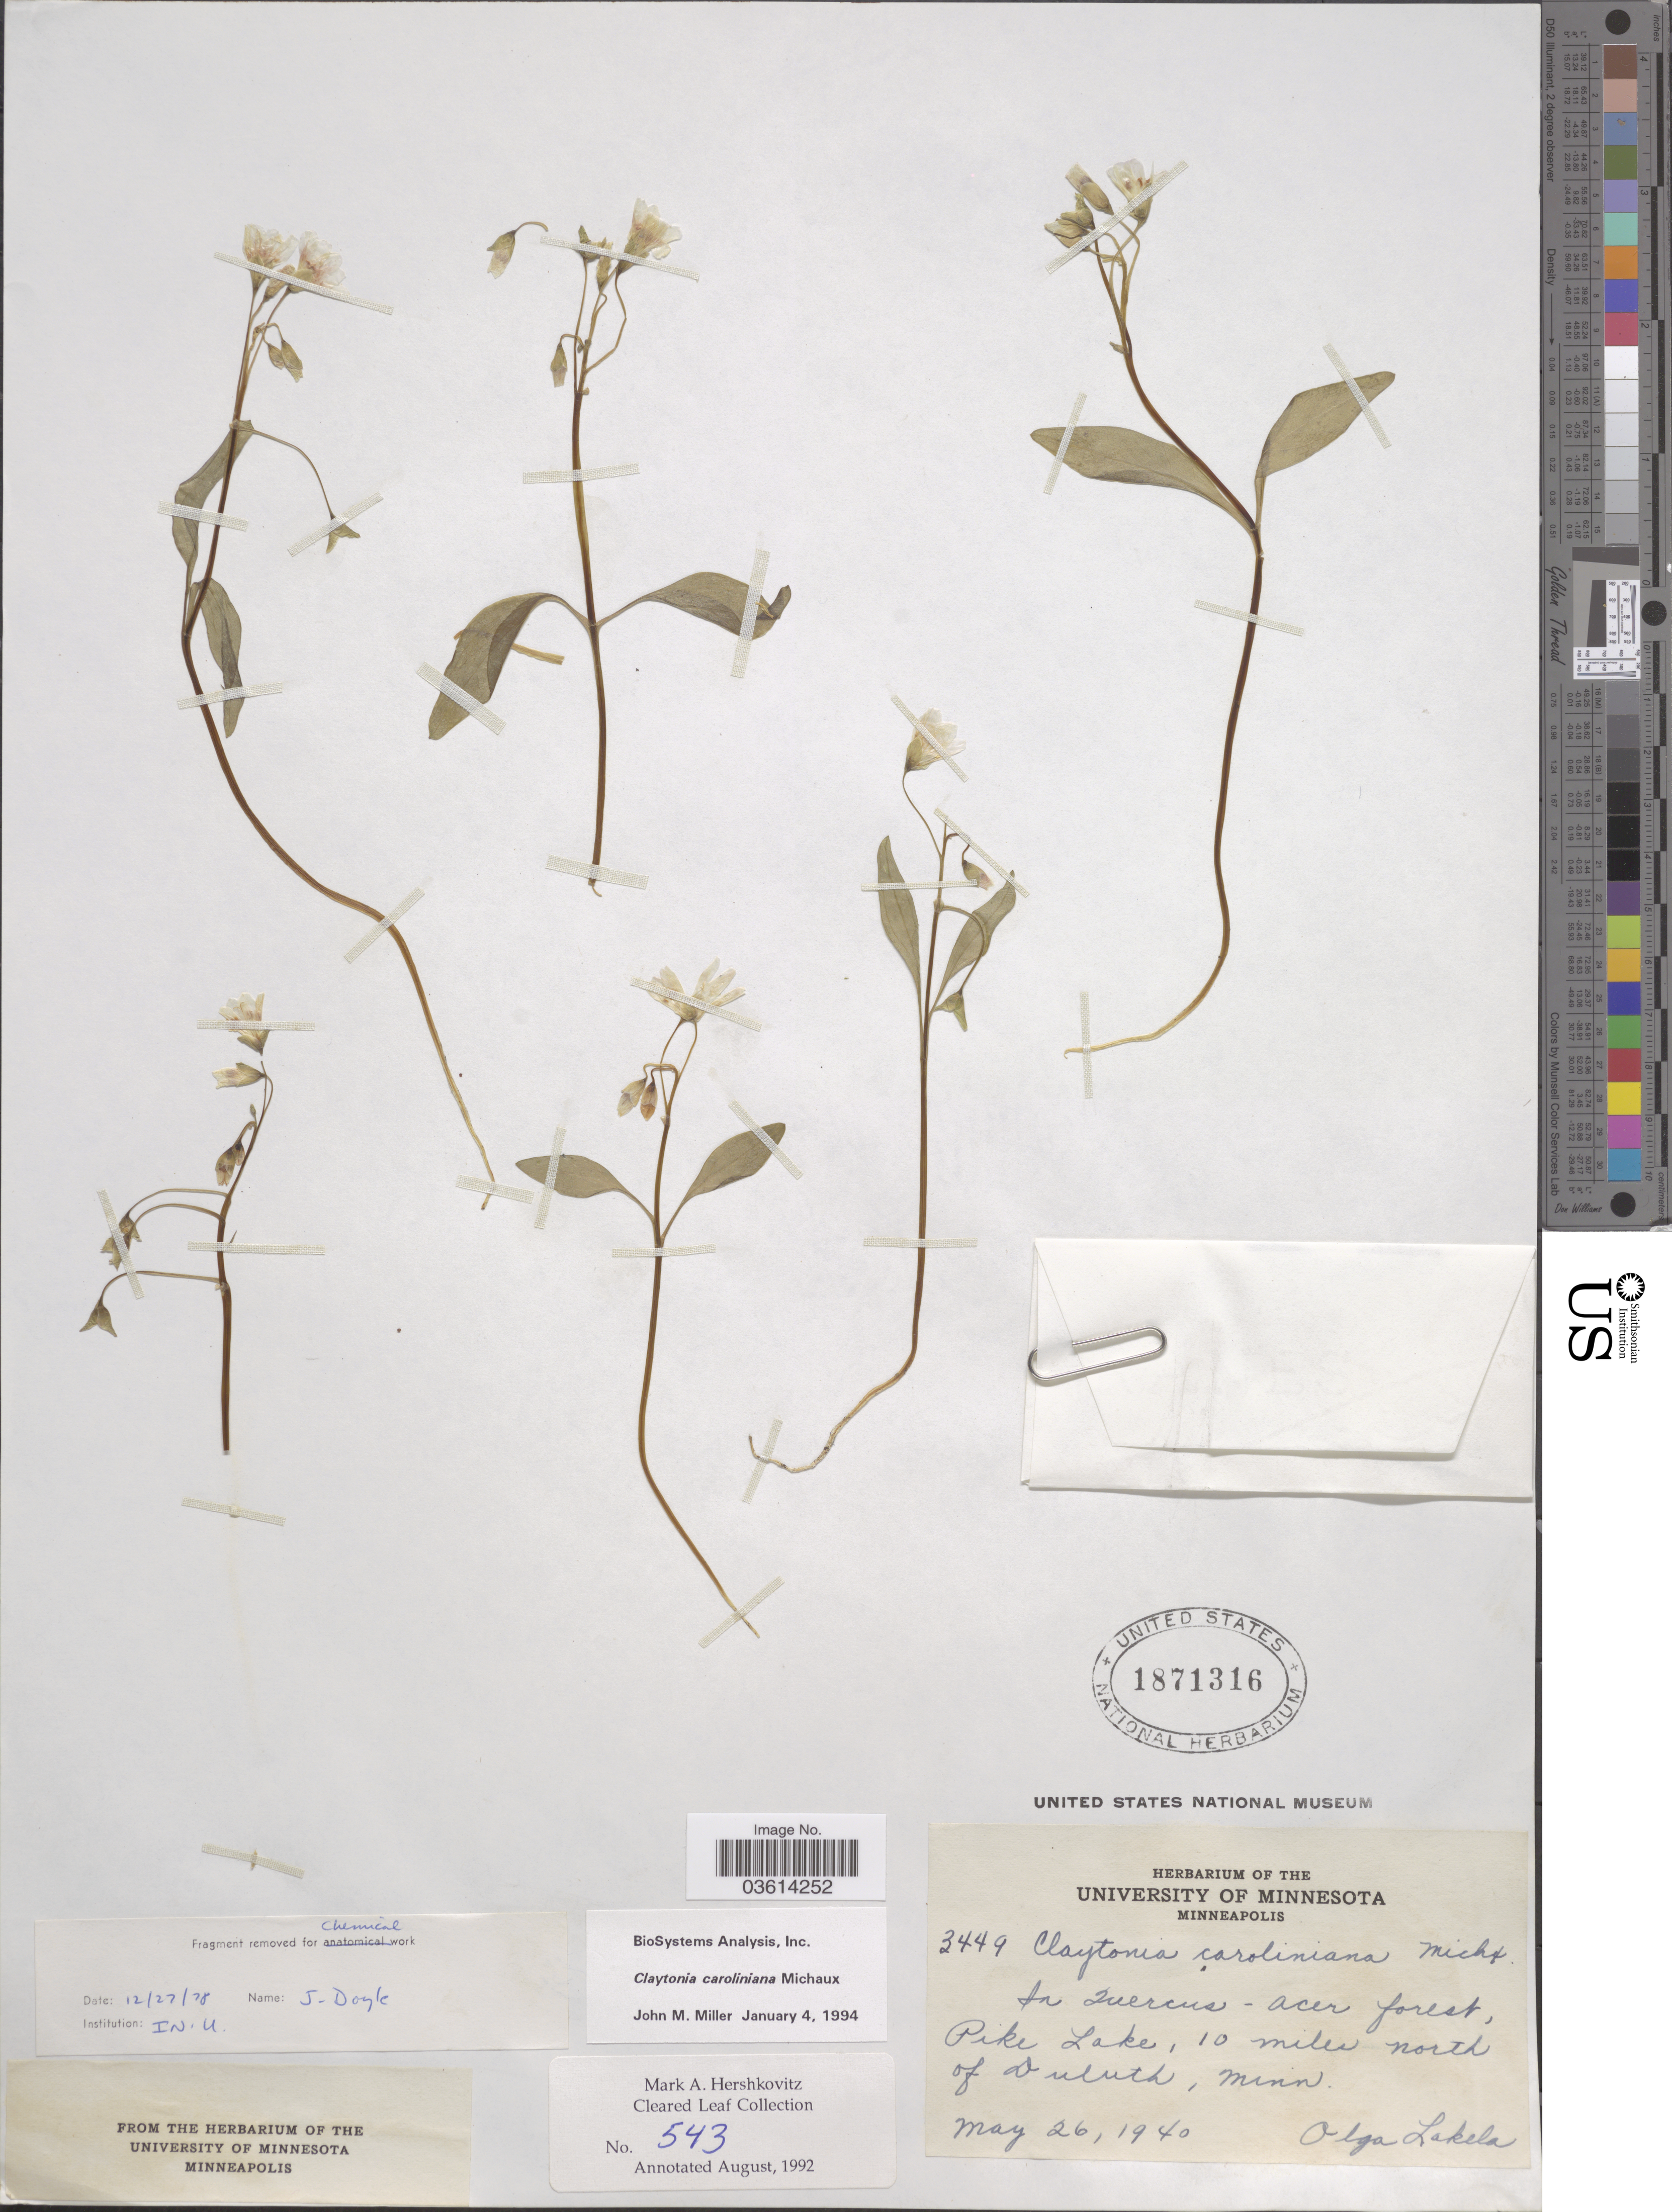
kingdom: Plantae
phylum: Tracheophyta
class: Magnoliopsida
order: Caryophyllales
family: Montiaceae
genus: Claytonia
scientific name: Claytonia caroliniana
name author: Michx.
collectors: O. K. Lakela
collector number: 3449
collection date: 1940-05-26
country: United States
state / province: Minnesota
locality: Pike Lake, 10 miles north of Duluth.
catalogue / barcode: US 1871316